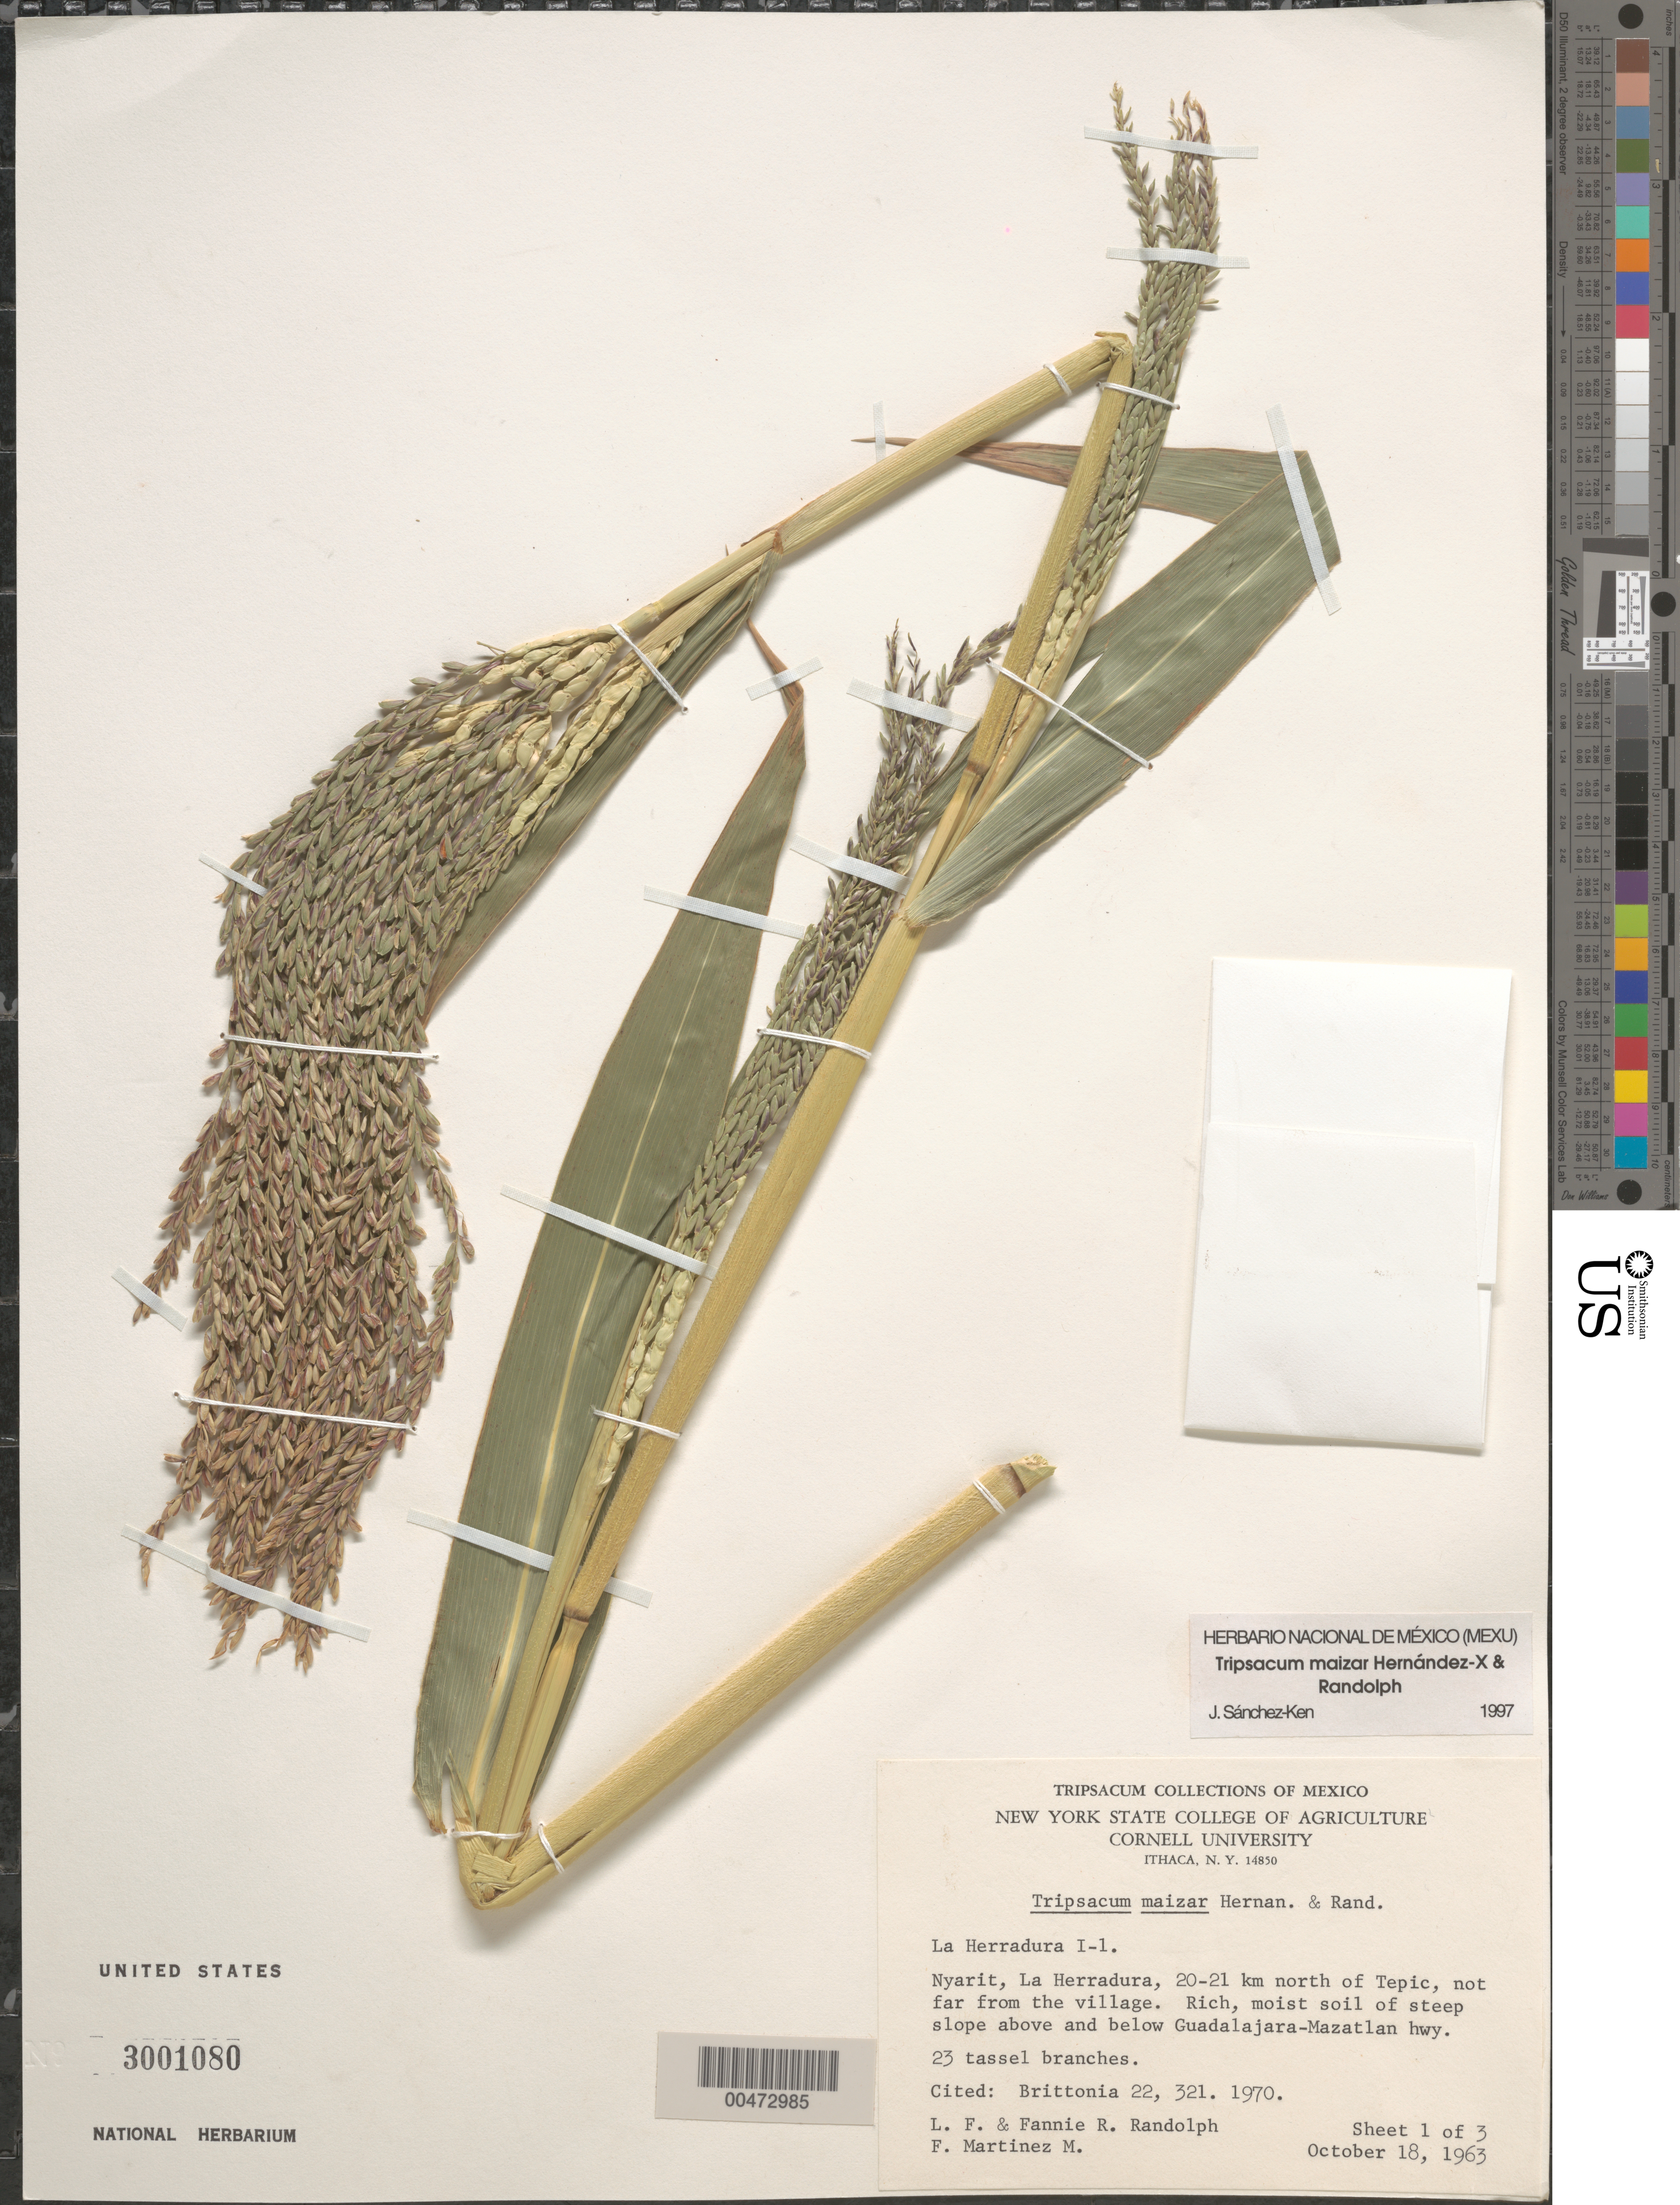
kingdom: Plantae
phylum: Tracheophyta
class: Liliopsida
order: Poales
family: Poaceae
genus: Tripsacum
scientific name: Tripsacum maizar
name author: Hern.-Xol. & Randolph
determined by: Sánchez-Ken, J. G.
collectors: L. F. Randolph, F. Randolph & F. Martinez-M.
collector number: La Herr. I-1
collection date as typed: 18 Oct 1963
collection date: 1963-10-18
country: Mexico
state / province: Nayarit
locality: La Herradura, 20-21 km N of Tepic, not far from the village, above & below Guadalajara-Mazatlan hwy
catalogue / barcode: US 3001080